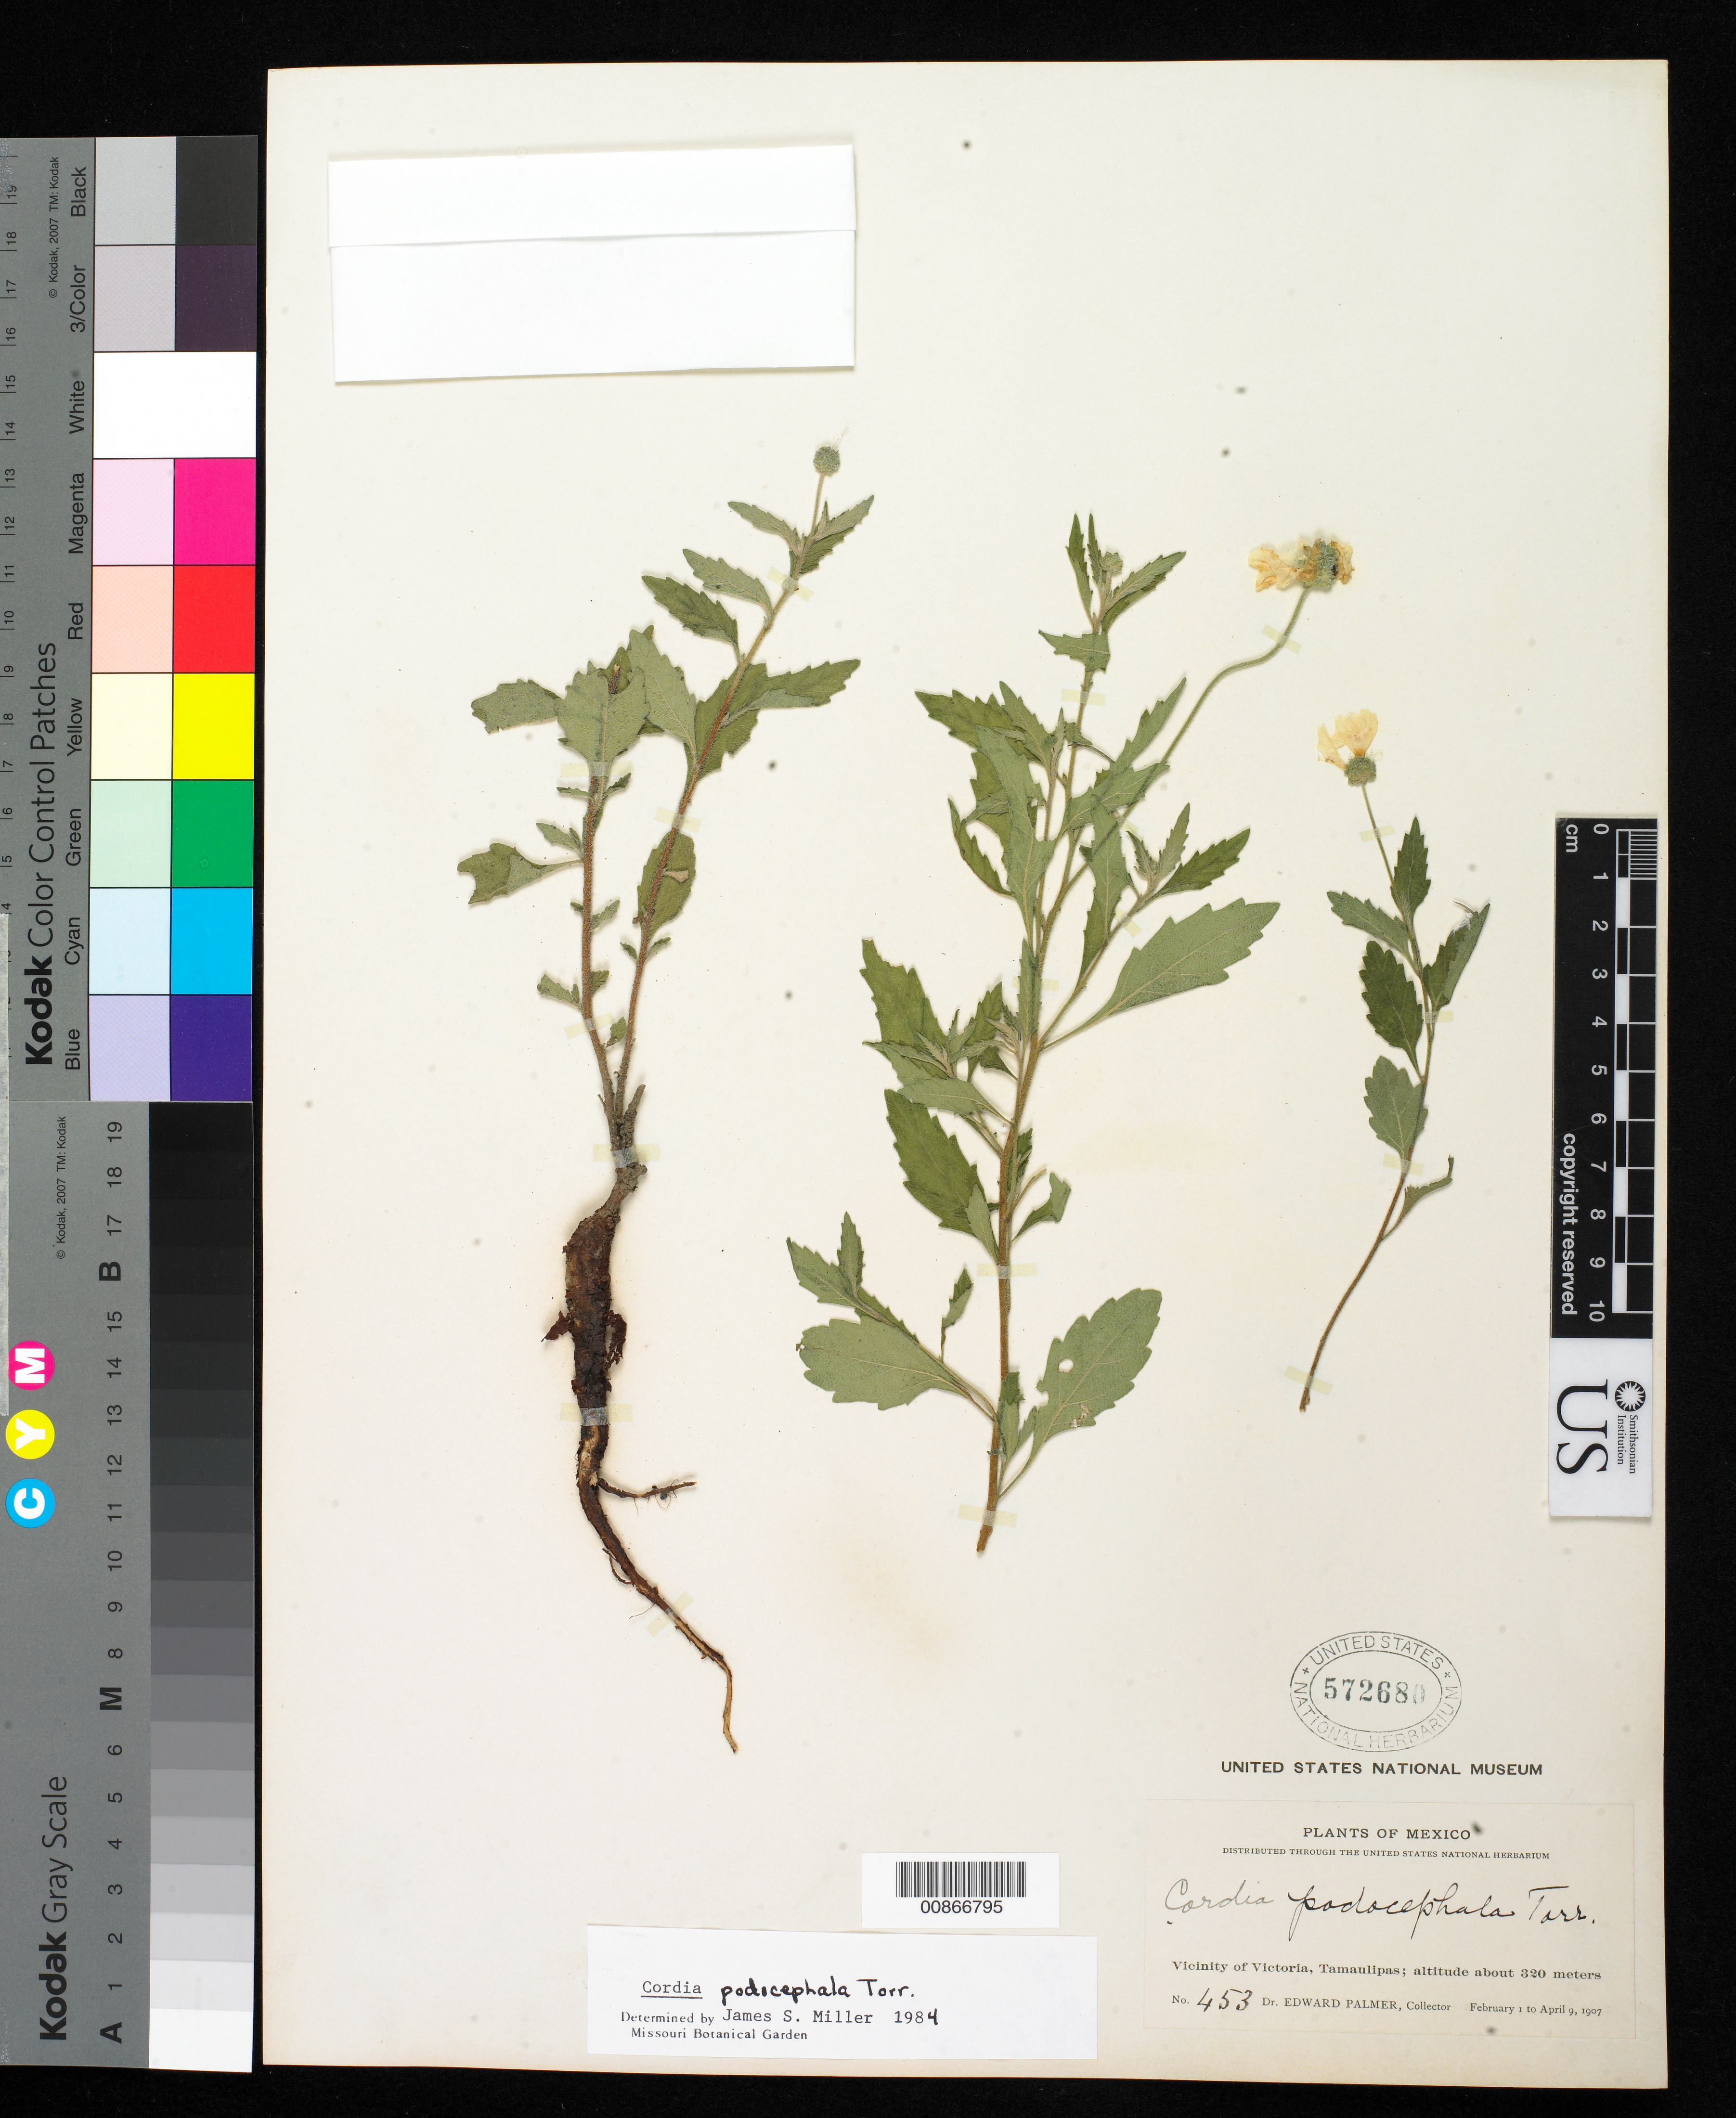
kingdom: Plantae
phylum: Tracheophyta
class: Magnoliopsida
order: Boraginales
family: Cordiaceae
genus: Cordia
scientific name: Cordia podocephala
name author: Torr.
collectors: E. Palmer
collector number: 453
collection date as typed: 01 Feb 1907 to 09 Apr 1907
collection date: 1907-02-01/1907-04-09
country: Mexico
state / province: Tamaulipas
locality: Vicinity of Victoria.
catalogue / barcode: US 572680